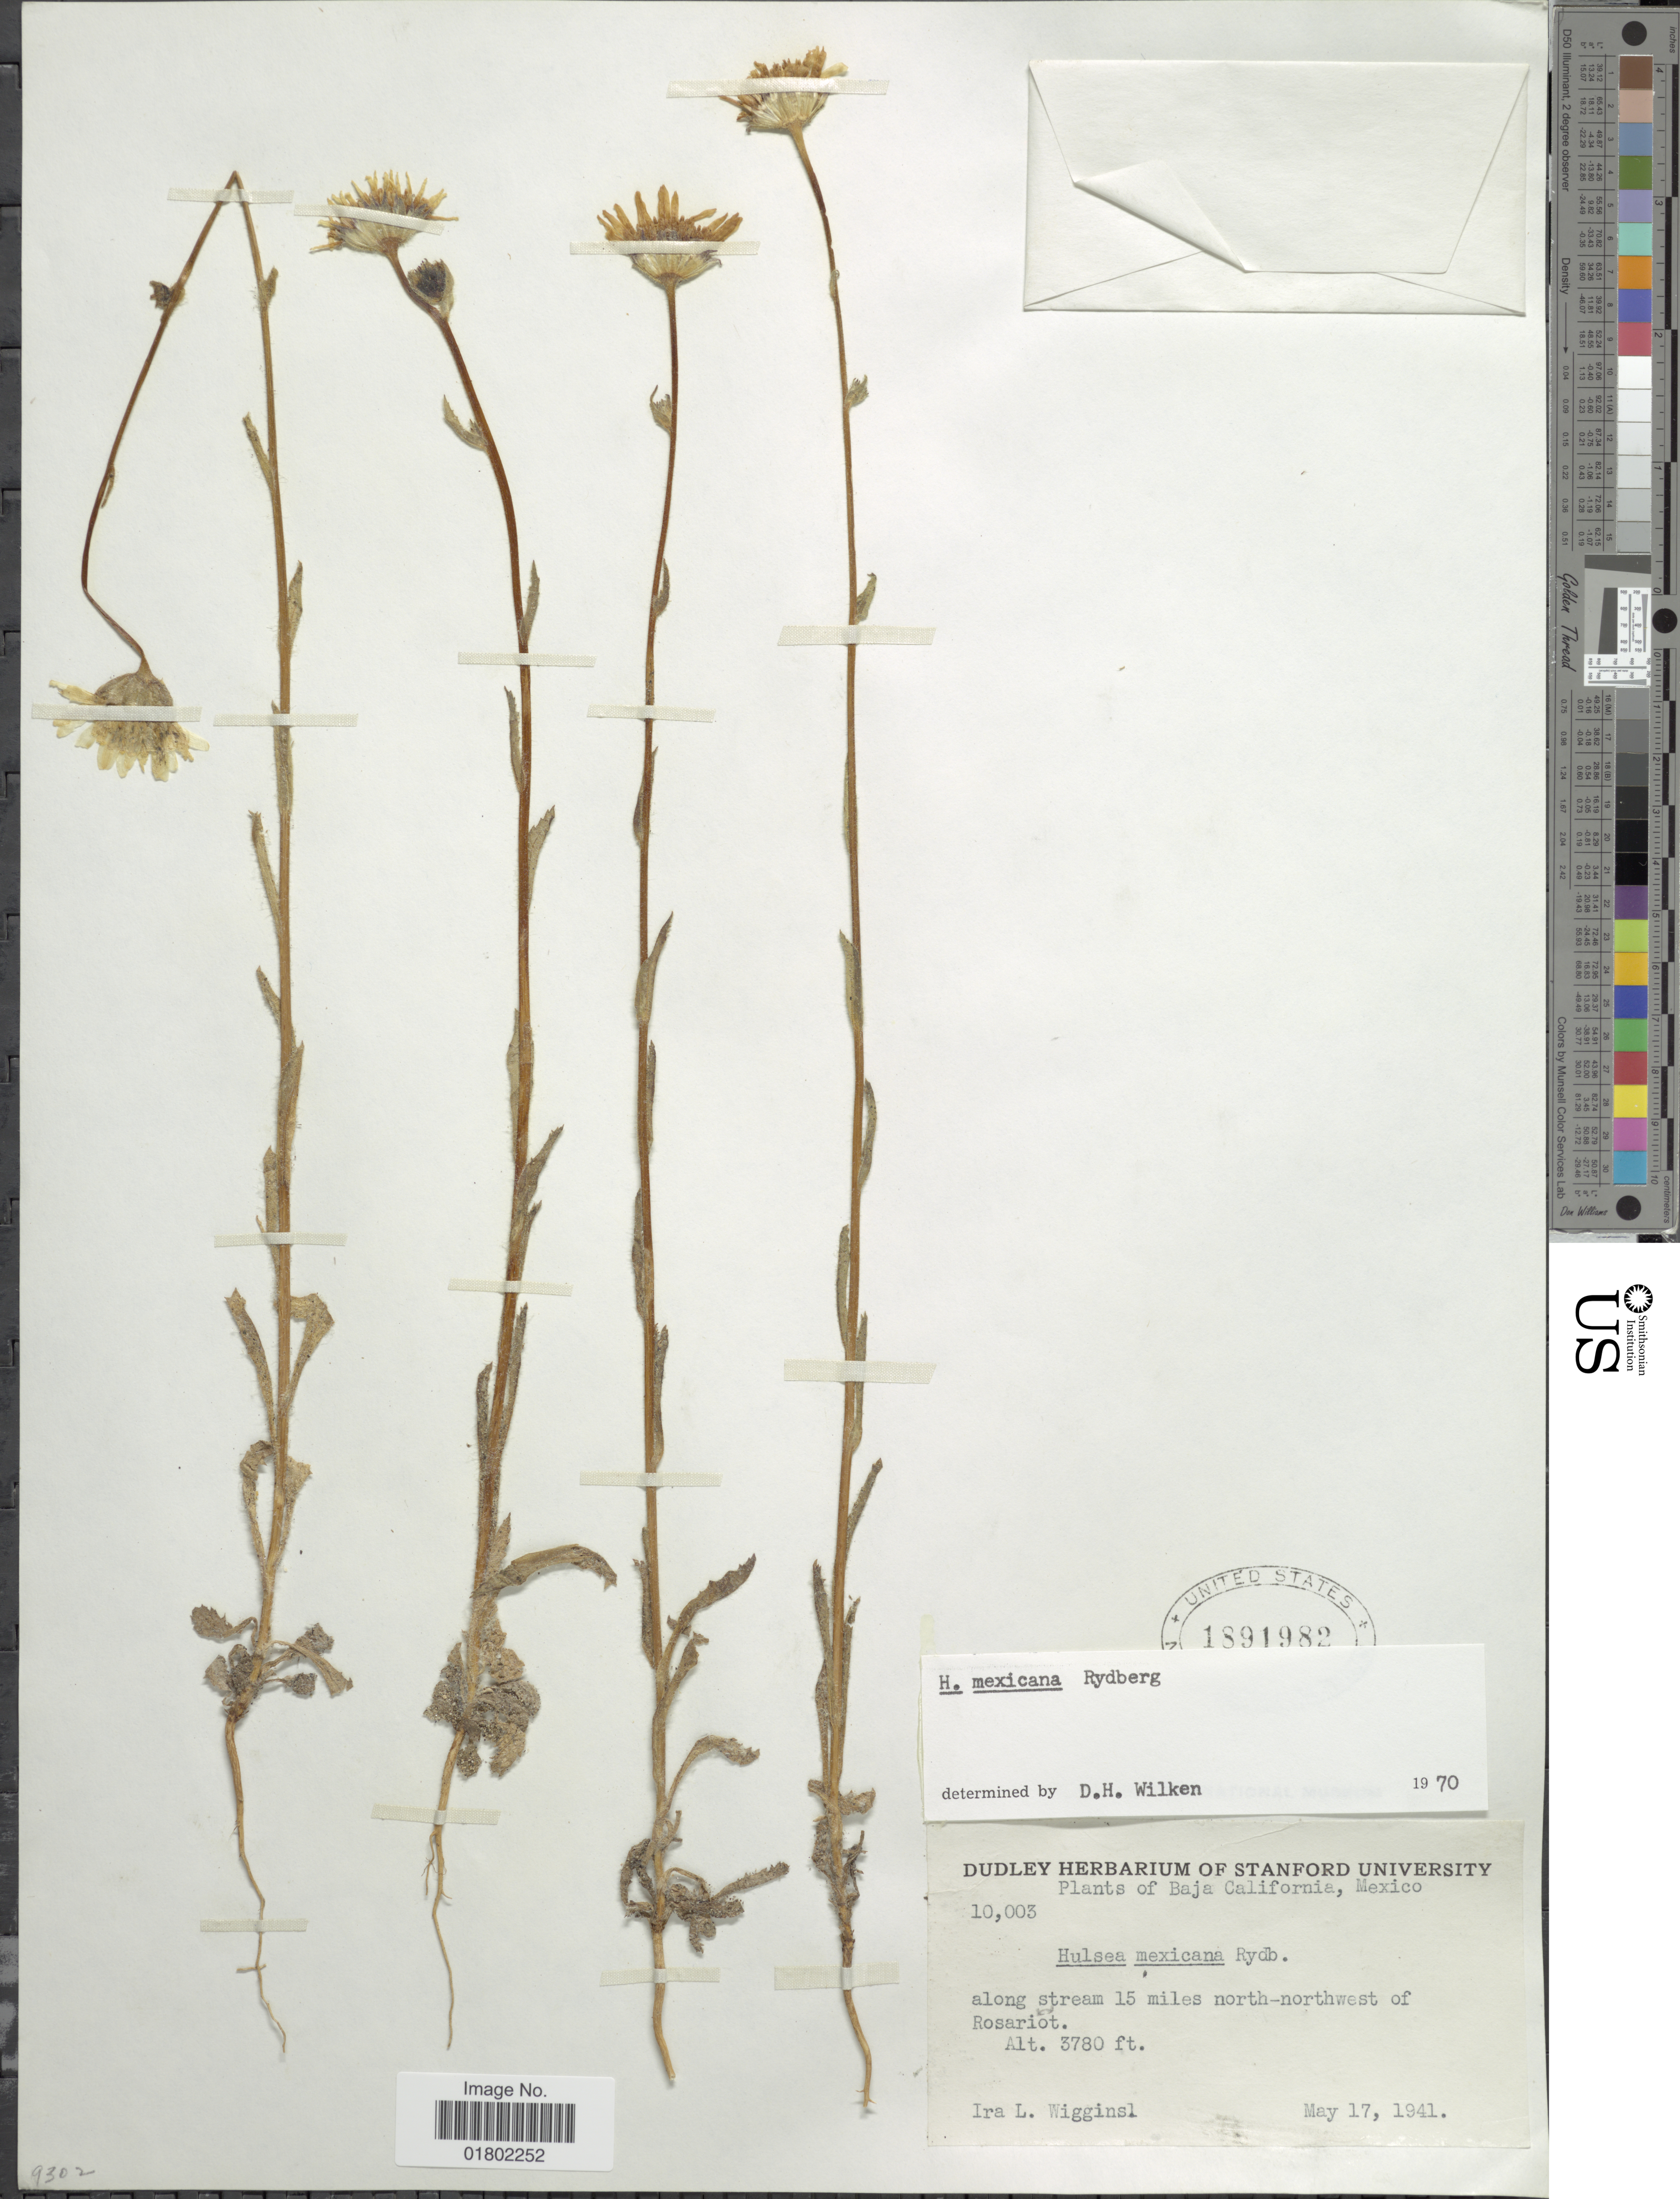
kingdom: Plantae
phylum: Tracheophyta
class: Magnoliopsida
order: Asterales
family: Asteraceae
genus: Hulsea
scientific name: Hulsea mexicana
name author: Rydb.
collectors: I. L. Wiggins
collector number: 10003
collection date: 1941-05-17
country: Mexico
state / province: Baja California Norte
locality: Along stream 15 miles north-northwest of Rosarito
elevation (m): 1152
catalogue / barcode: US 1891982